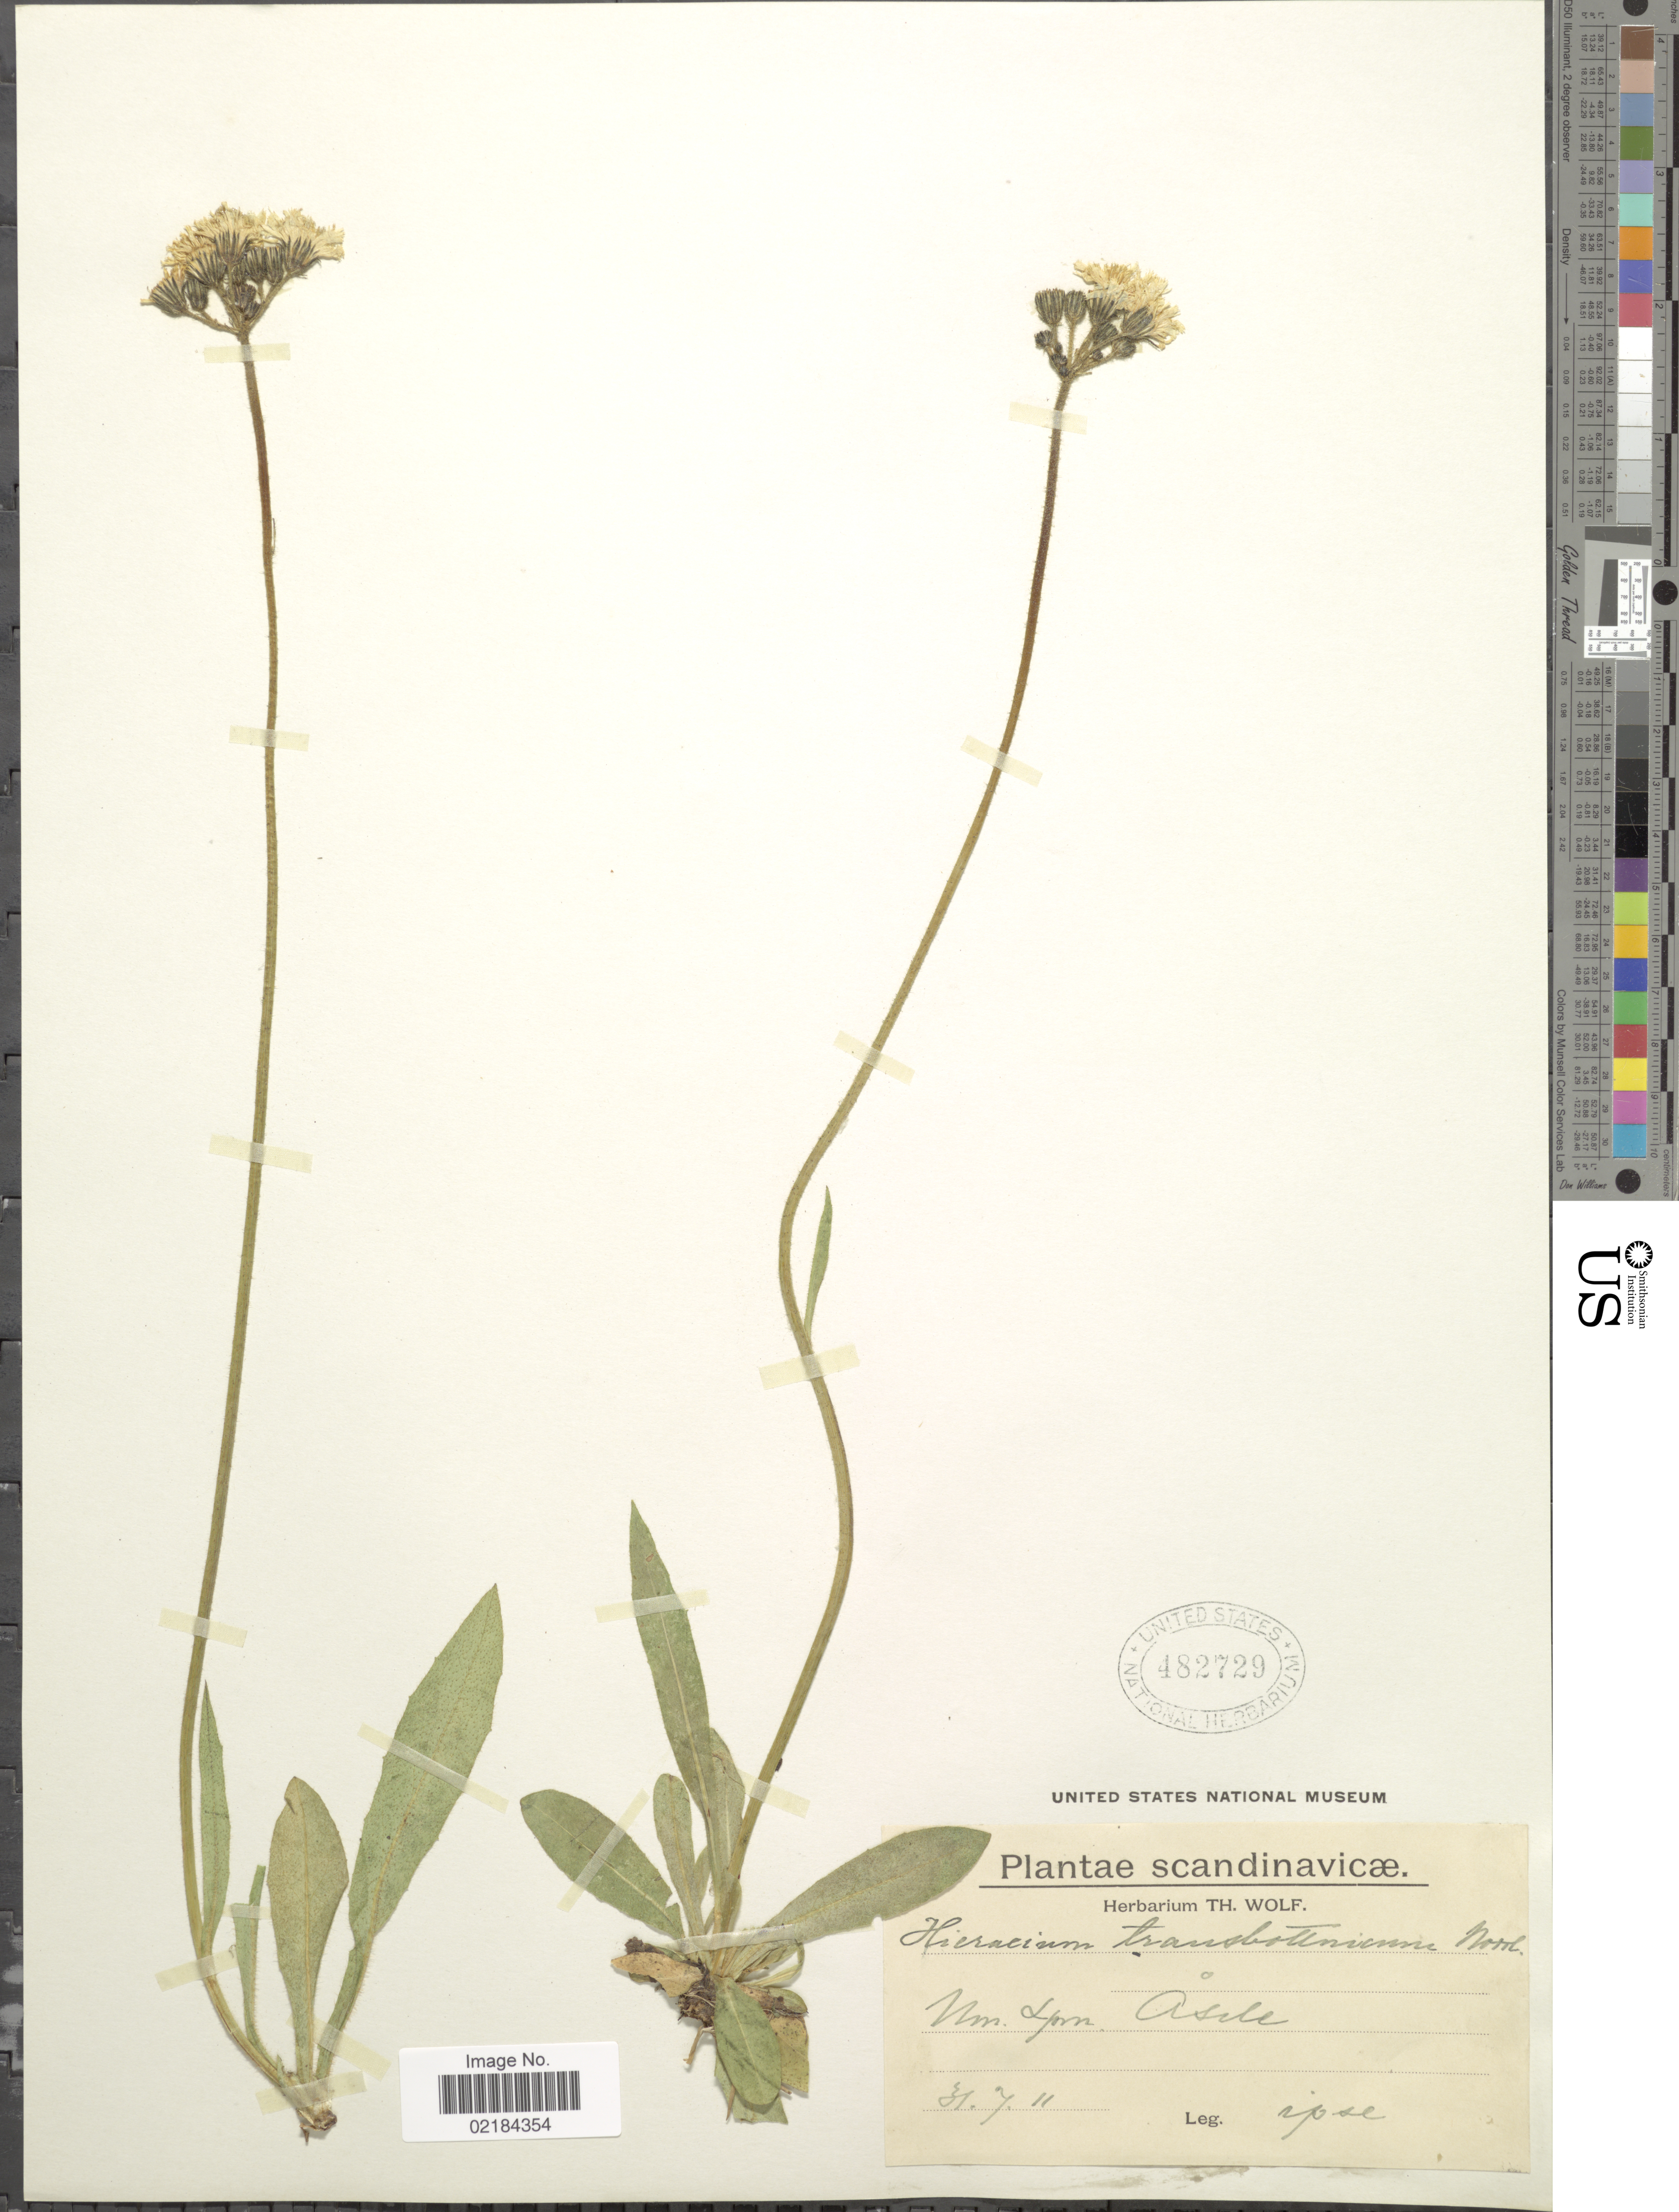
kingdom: Plantae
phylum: Tracheophyta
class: Magnoliopsida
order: Asterales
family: Asteraceae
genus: Hieracium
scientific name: Hieracium transbotnicum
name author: Dahlst.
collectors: T. Wolf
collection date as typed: Transcribed d/m/y: 31/7/11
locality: Scandinavicae. Nm. Ljon. Asile [interpreted].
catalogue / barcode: US 482729